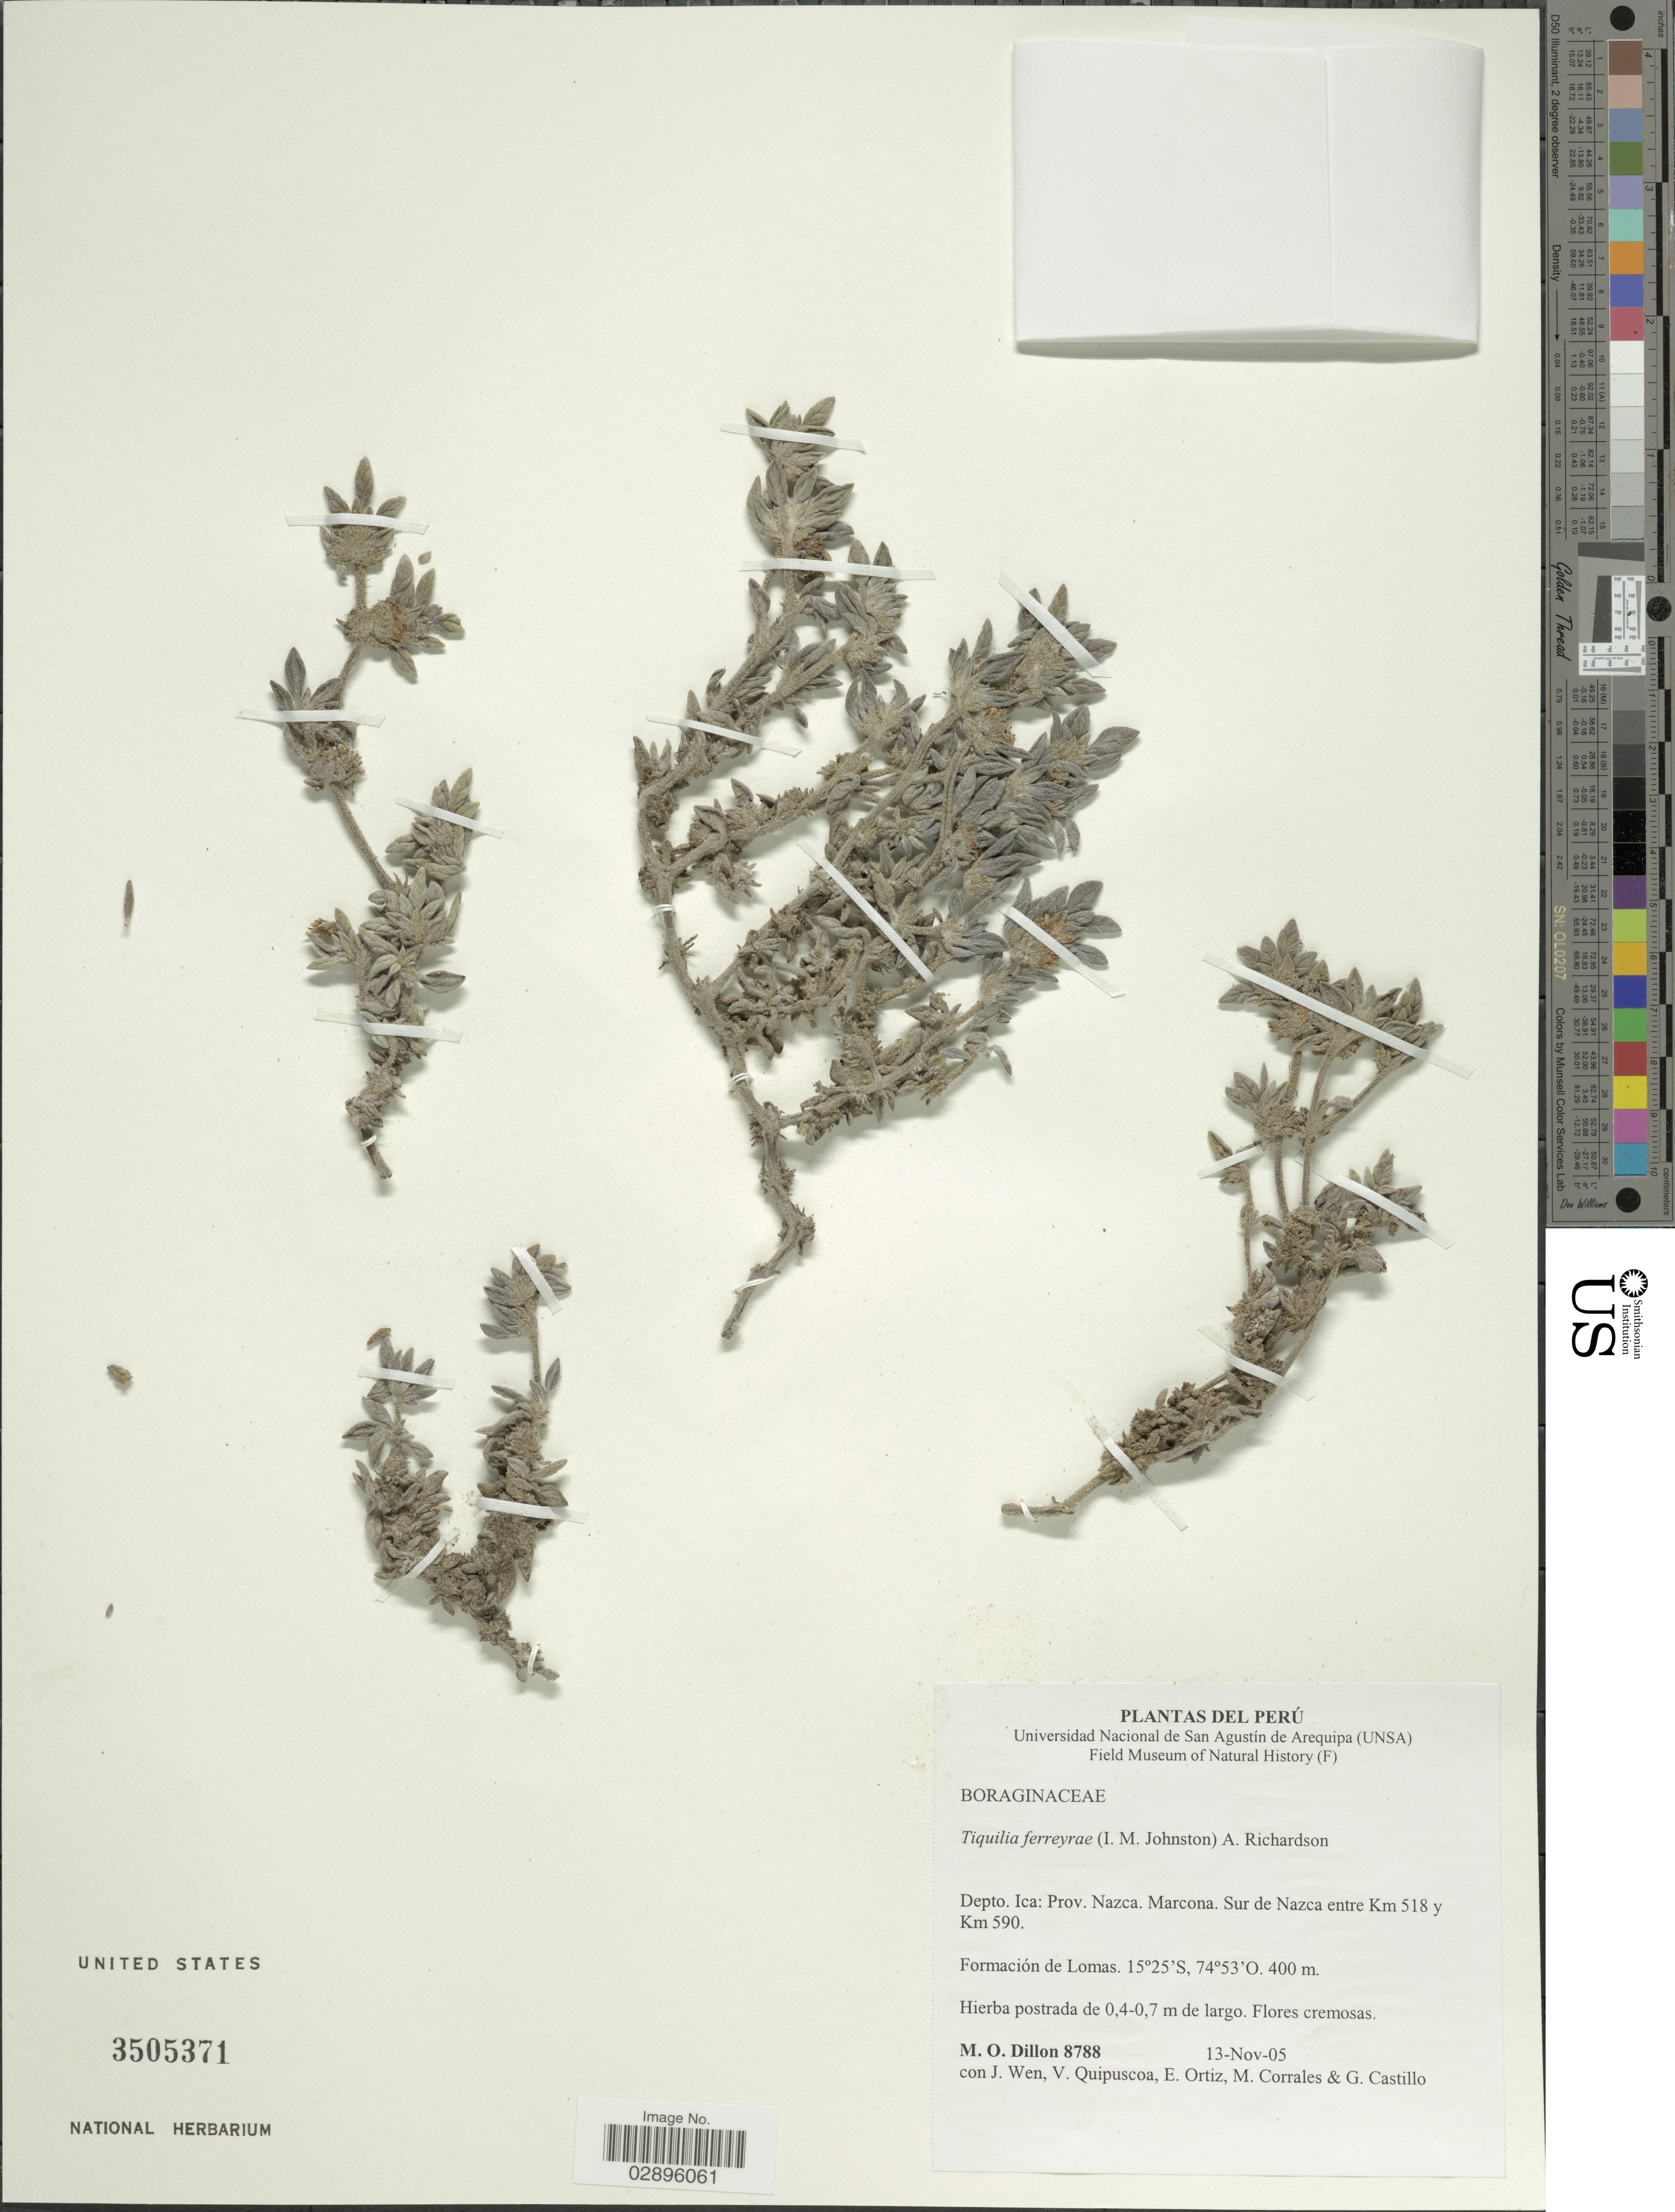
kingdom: Plantae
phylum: Tracheophyta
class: Magnoliopsida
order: Boraginales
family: Ehretiaceae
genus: Tiquilia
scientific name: Tiquilia ferreyrae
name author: (I.M. Johnst.) A.T. Richardson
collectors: M. Dillion, J. Wen, E. Ortiz, M. Corrales & G. Castillo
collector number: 8788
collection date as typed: Transcribed d/m/y: 13/11/5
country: Peru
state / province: Ica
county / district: Nazca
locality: Depto. Ica: Prov. Nazca. Marcona. Sur de Nazca entre Km 518 y Km 590. Formación de Lomas.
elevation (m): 400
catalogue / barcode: US 3505371